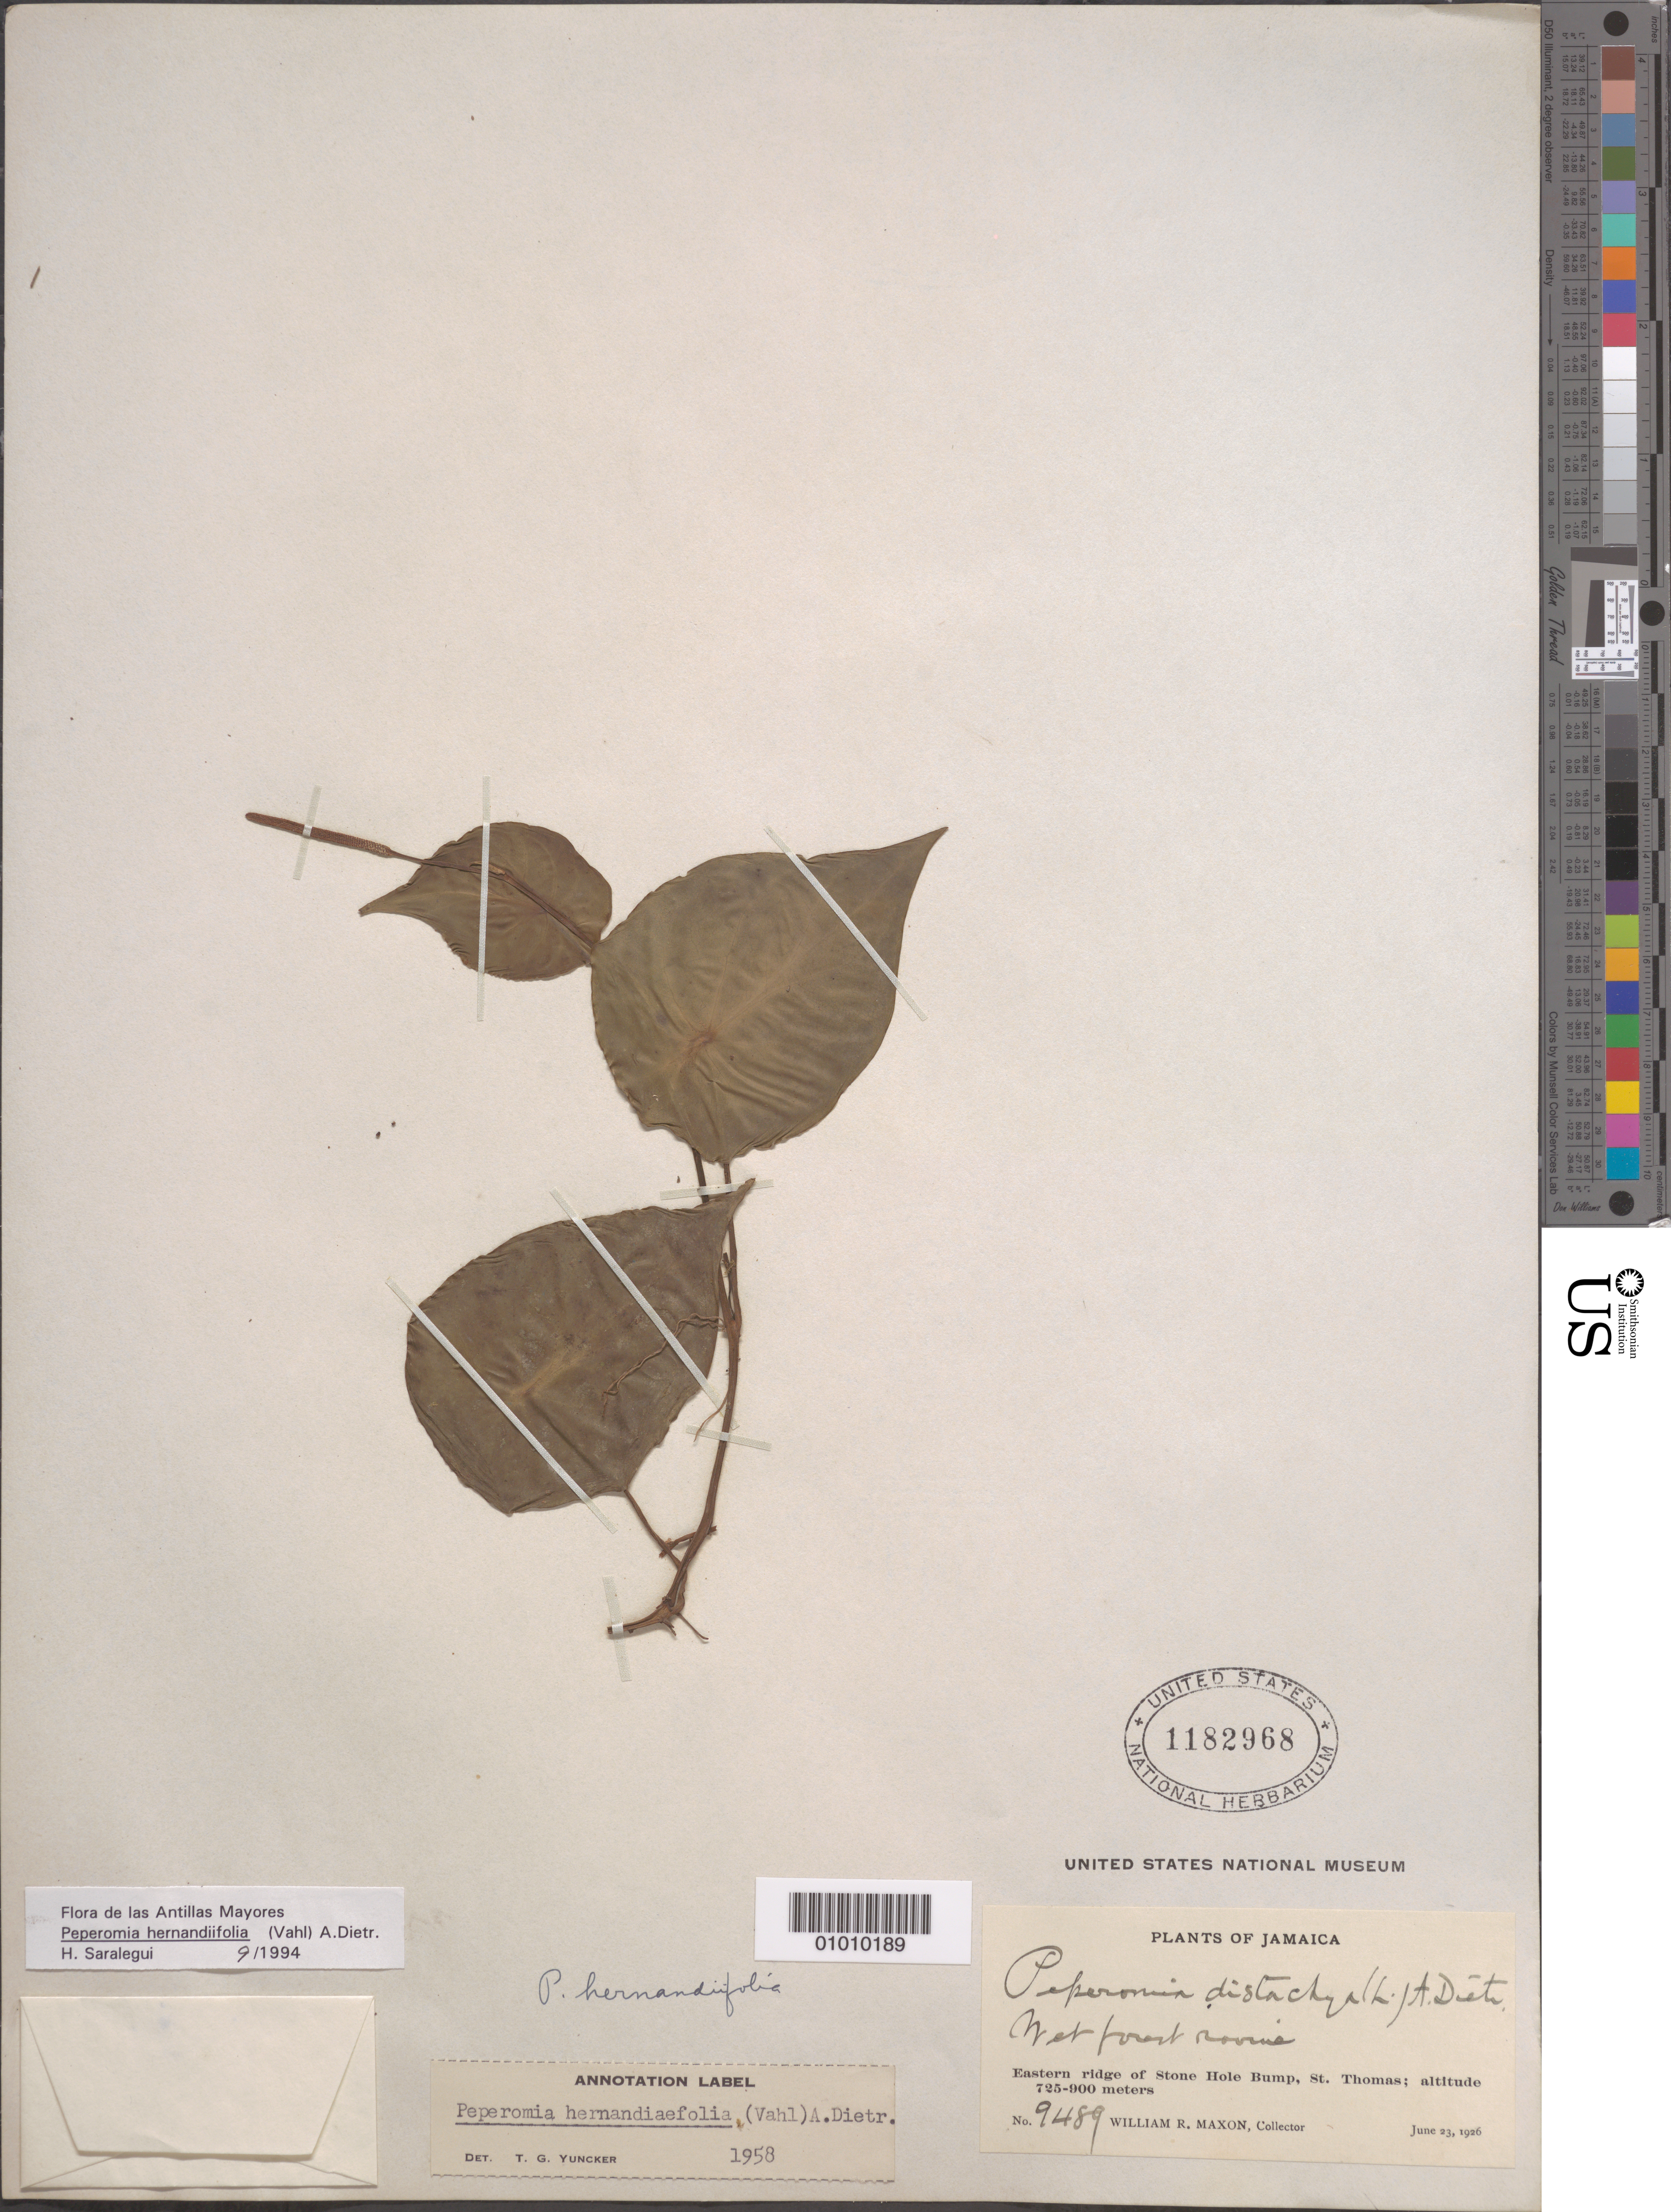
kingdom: Plantae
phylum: Tracheophyta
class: Magnoliopsida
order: Piperales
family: Piperaceae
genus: Peperomia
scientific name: Peperomia hernandiifolia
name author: (Vahl) A. Dietr.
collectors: W. R. Maxon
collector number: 9489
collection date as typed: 23 Jun 1926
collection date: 1926-06-23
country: Jamaica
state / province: Saint Thomas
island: Jamaica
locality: Wet forest ravine, eastern ridge of Stone Hole Bump, St. Thomas.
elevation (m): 725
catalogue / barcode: US 1182968